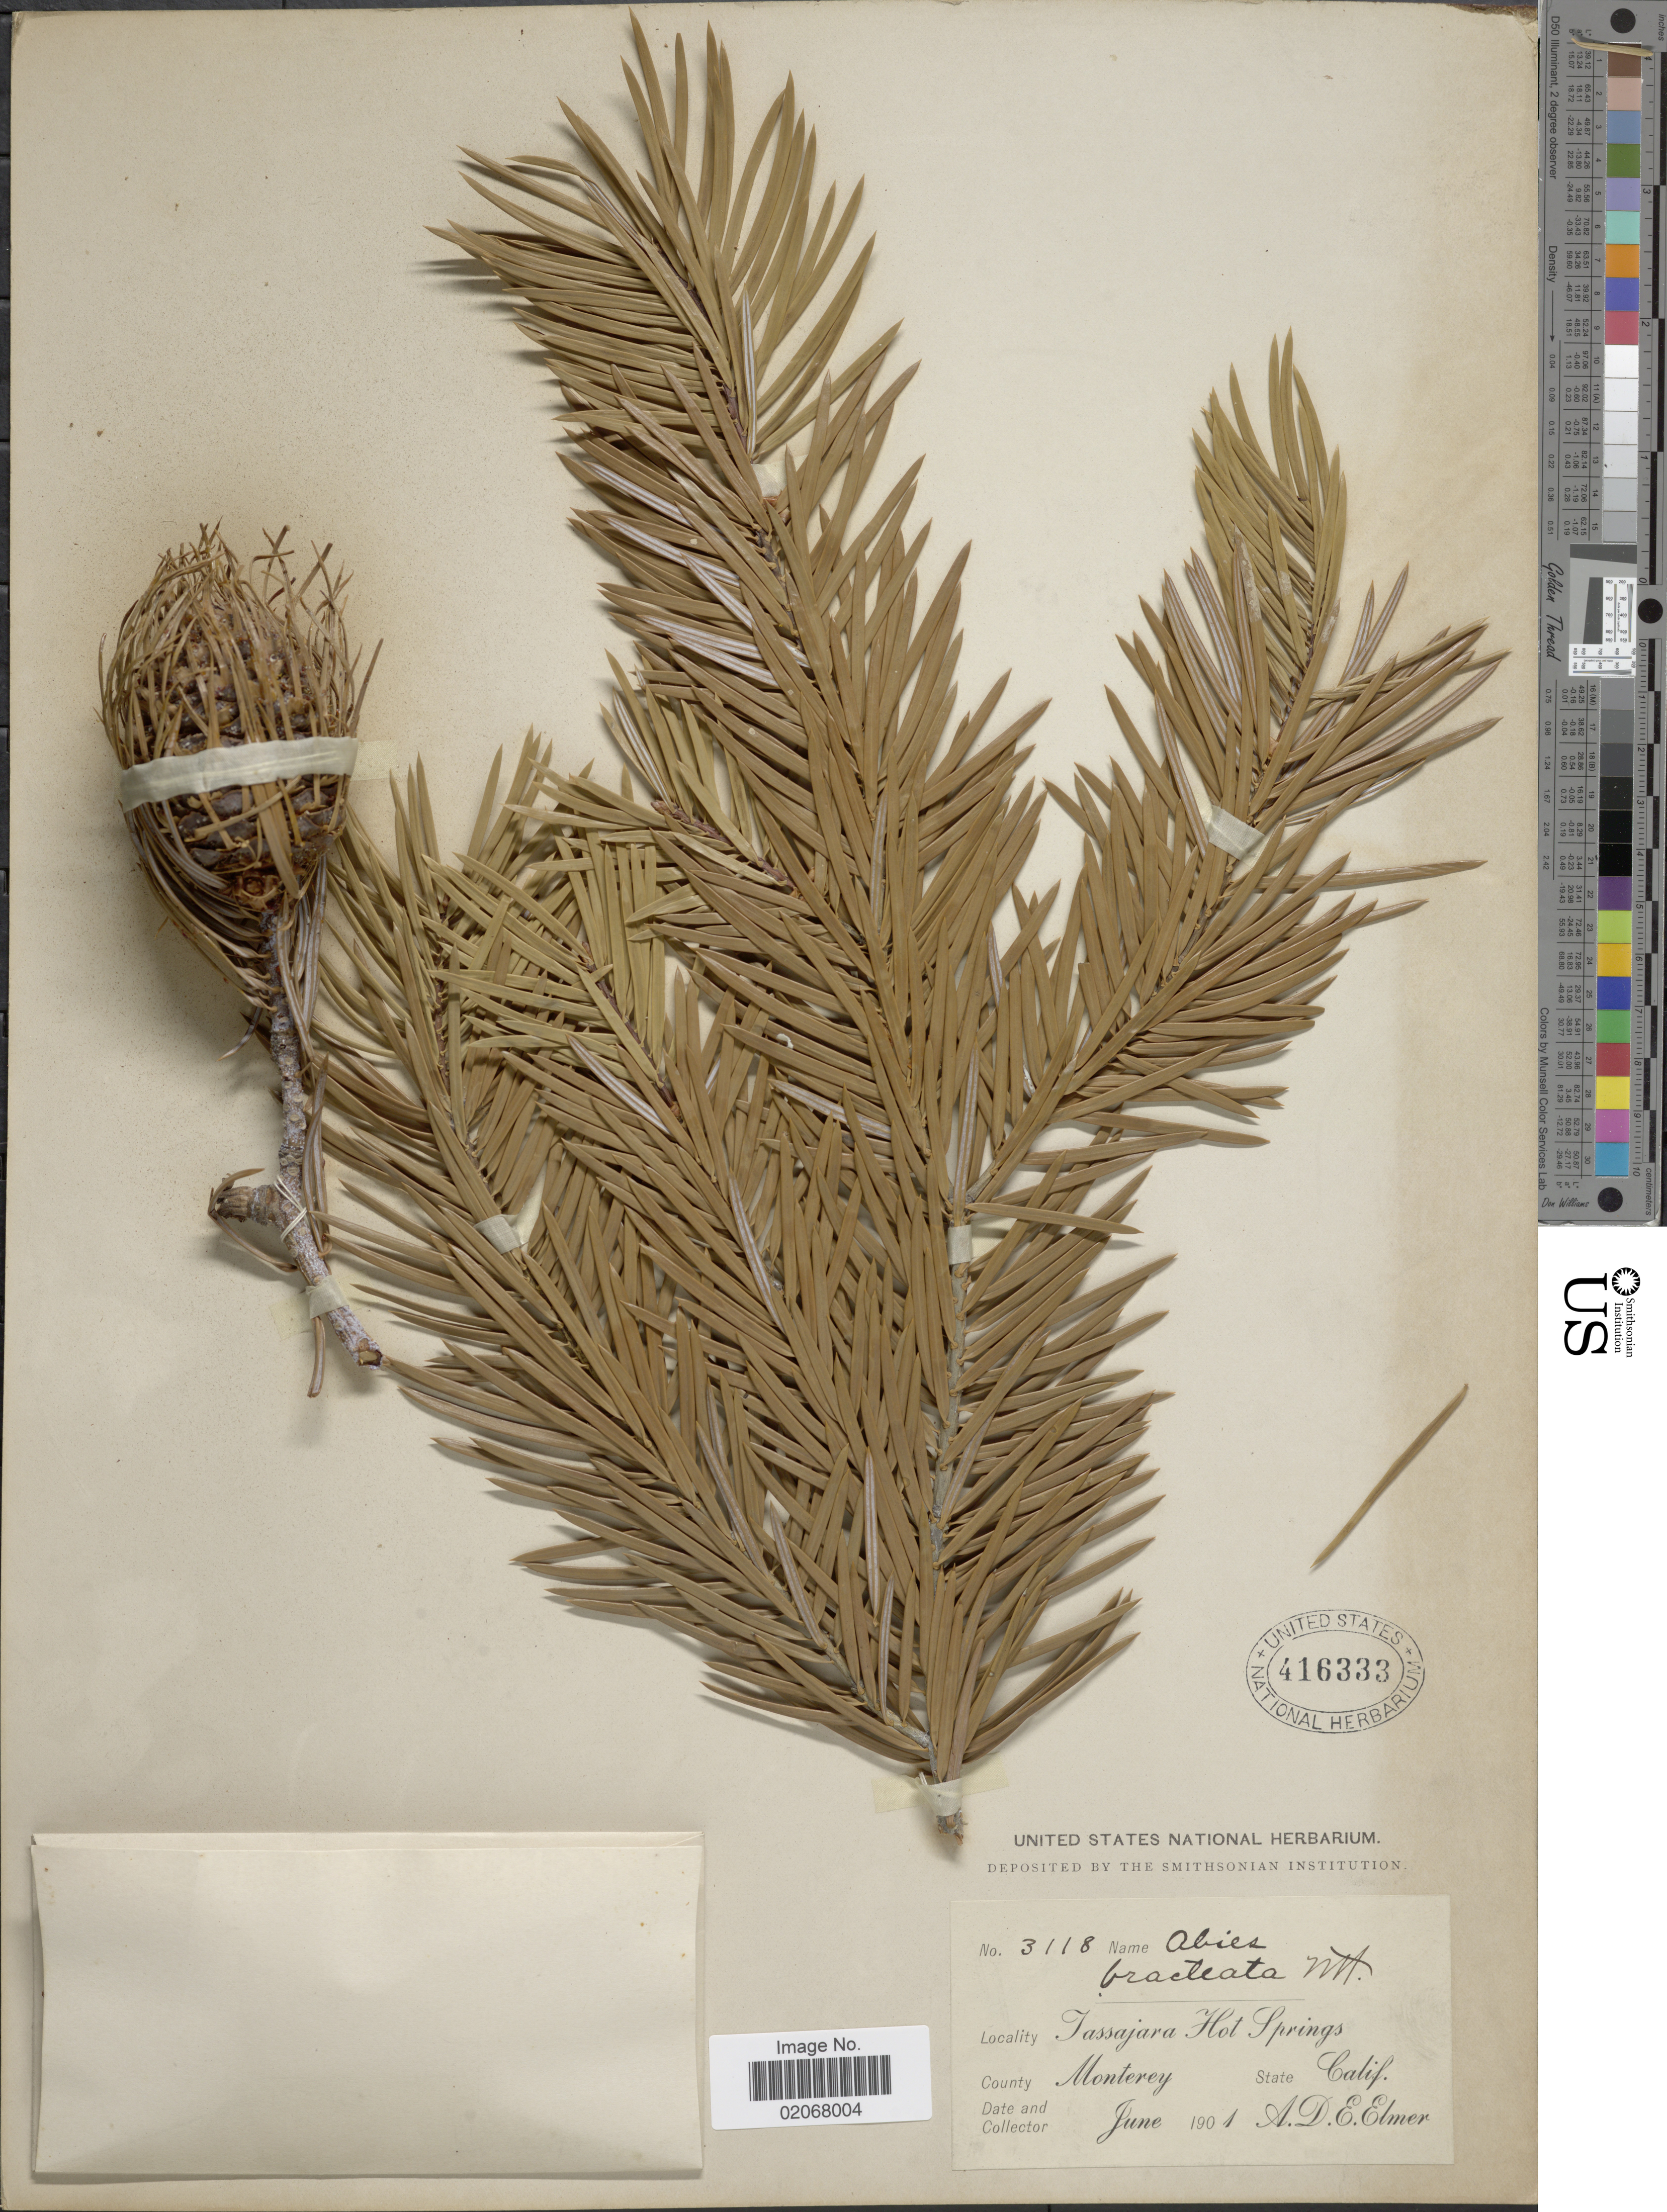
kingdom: Plantae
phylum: Tracheophyta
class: Pinopsida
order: Pinales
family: Pinaceae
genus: Abies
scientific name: Abies bracteata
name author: (D. Don) Poit.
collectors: A. D. E. Elmer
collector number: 3118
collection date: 1901-06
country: United States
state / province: California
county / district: Monterey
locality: Tassajara Hot Springs, County Monterey.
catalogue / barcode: US 416333